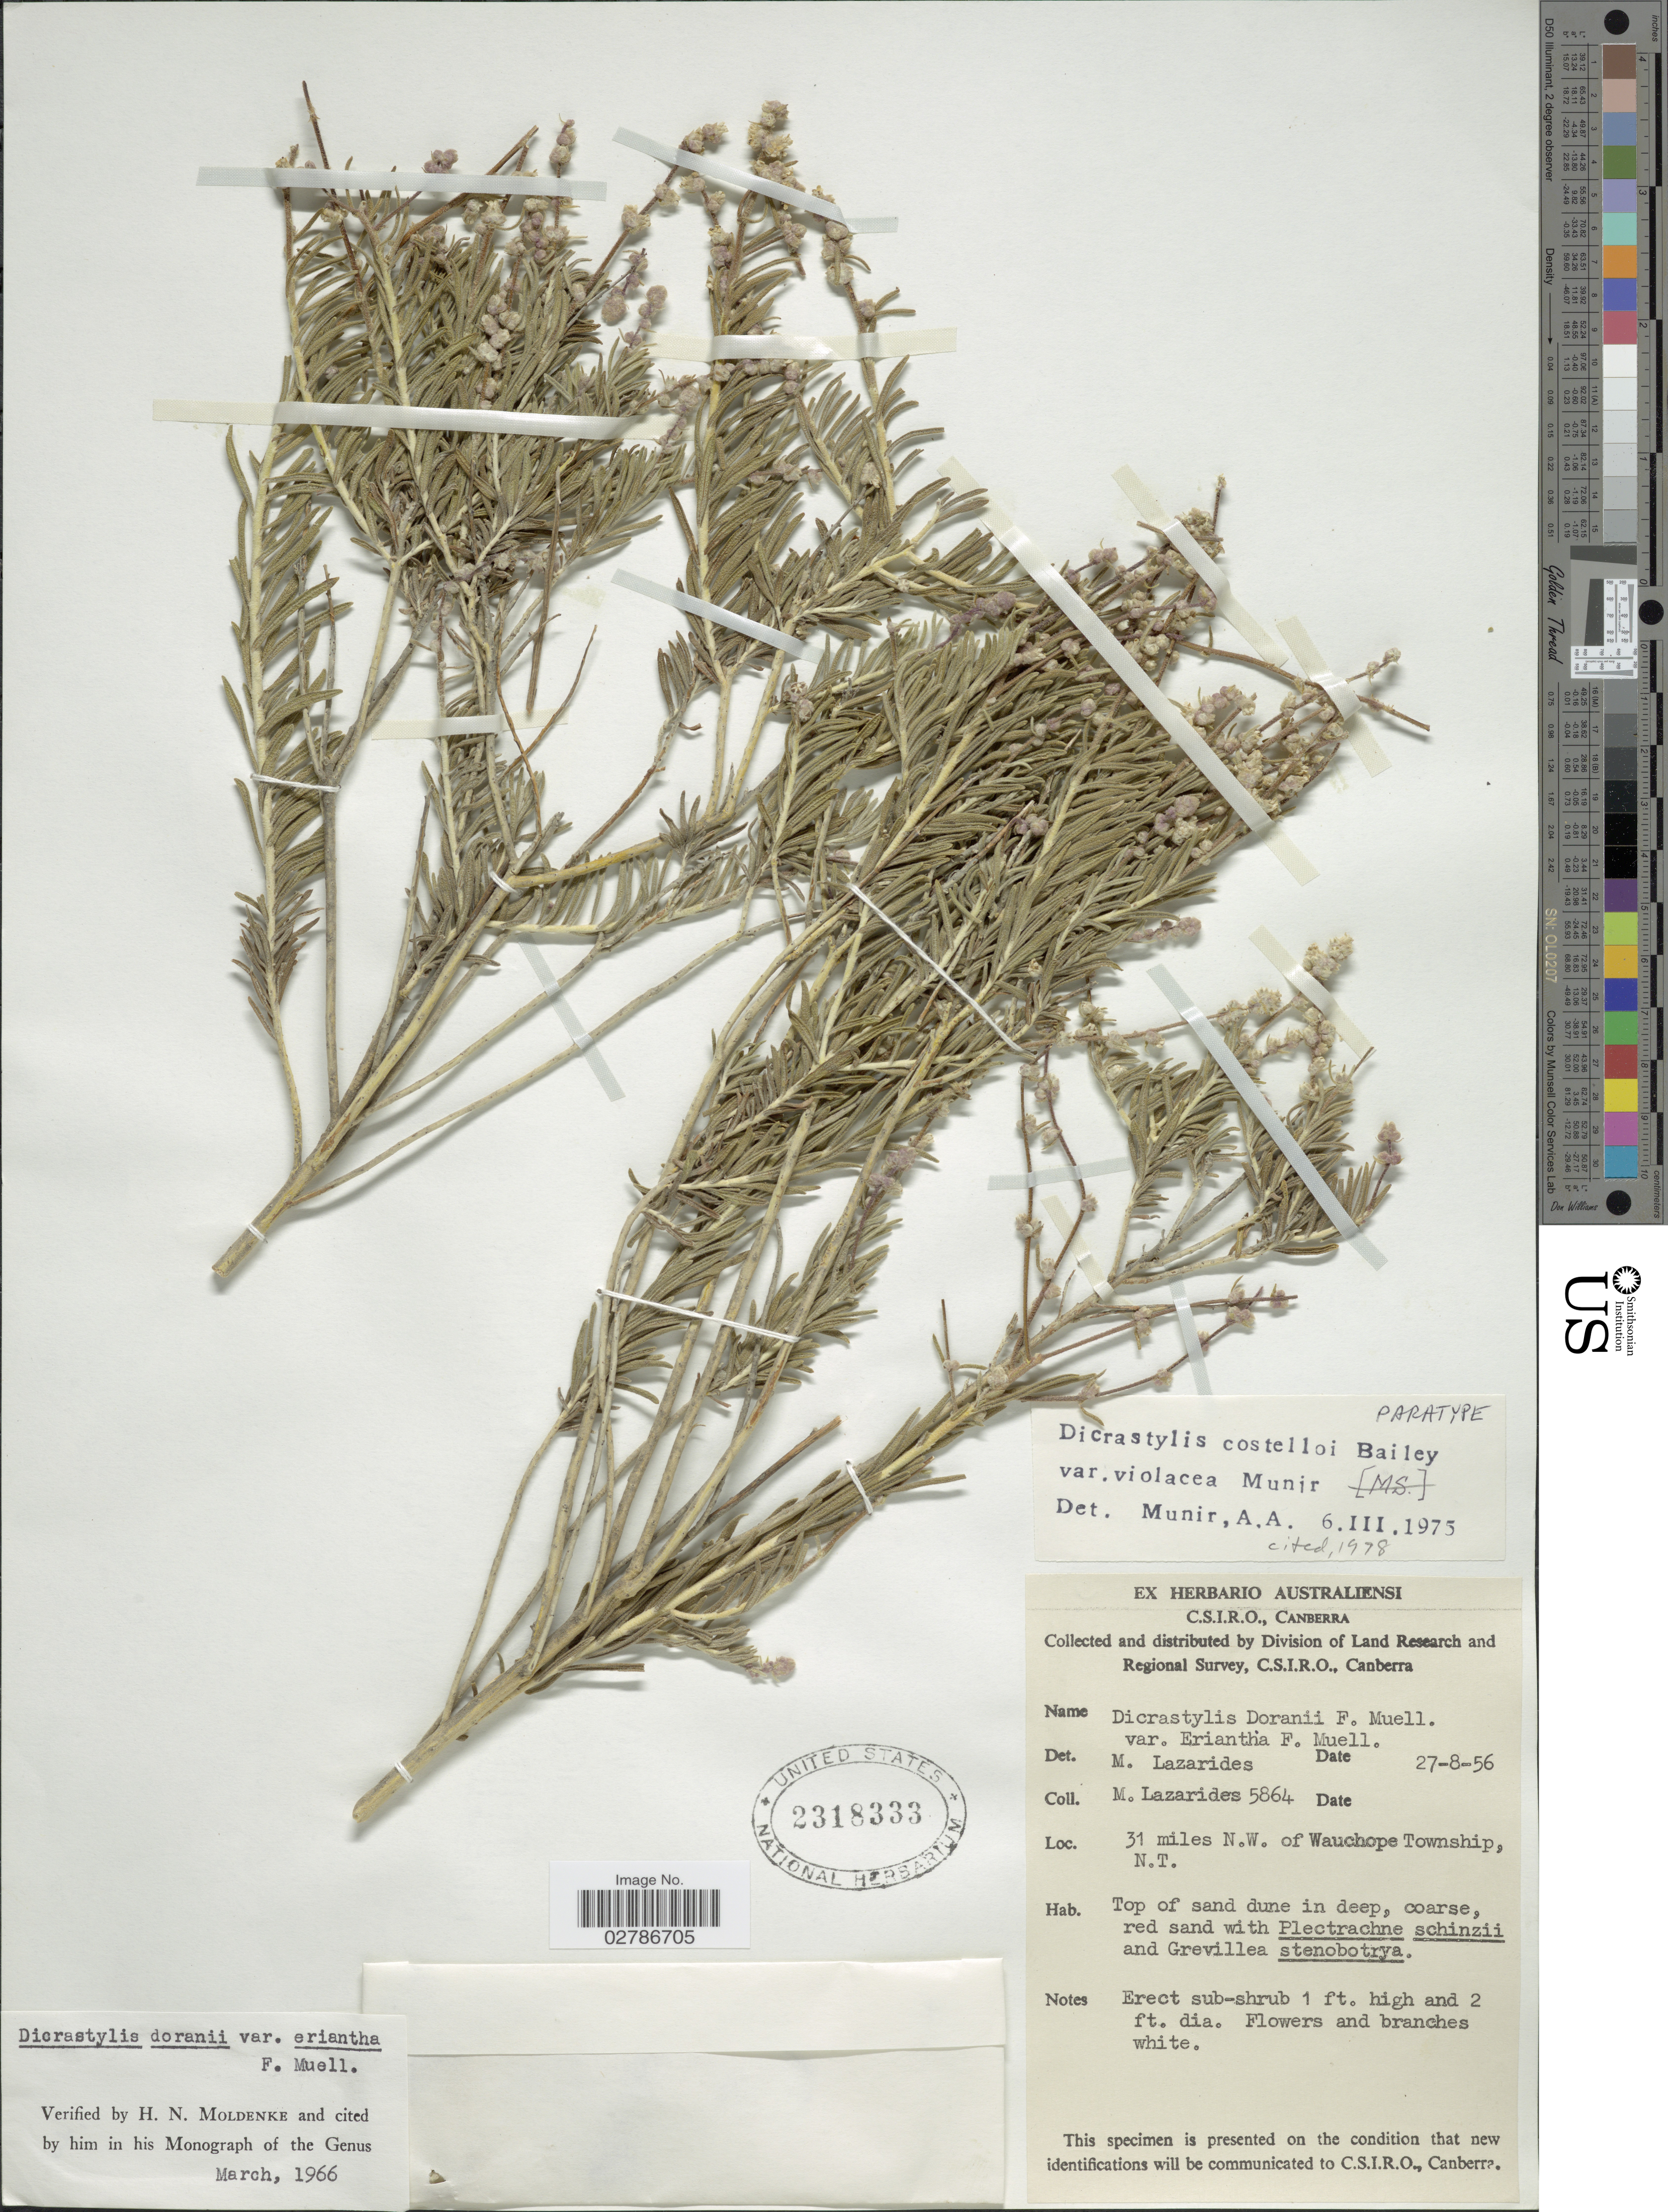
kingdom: Plantae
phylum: Tracheophyta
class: Magnoliopsida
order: Lamiales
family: Lamiaceae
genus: Dicrastylis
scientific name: Dicrastylis costelloi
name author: F.M. Bailey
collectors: M. Lazarides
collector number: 5864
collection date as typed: Transcribed d/m/y: 27/8/56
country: Australia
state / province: Northern Territory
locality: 31 miles N.W. of Wauchope Township, N.T.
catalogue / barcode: US 2318333